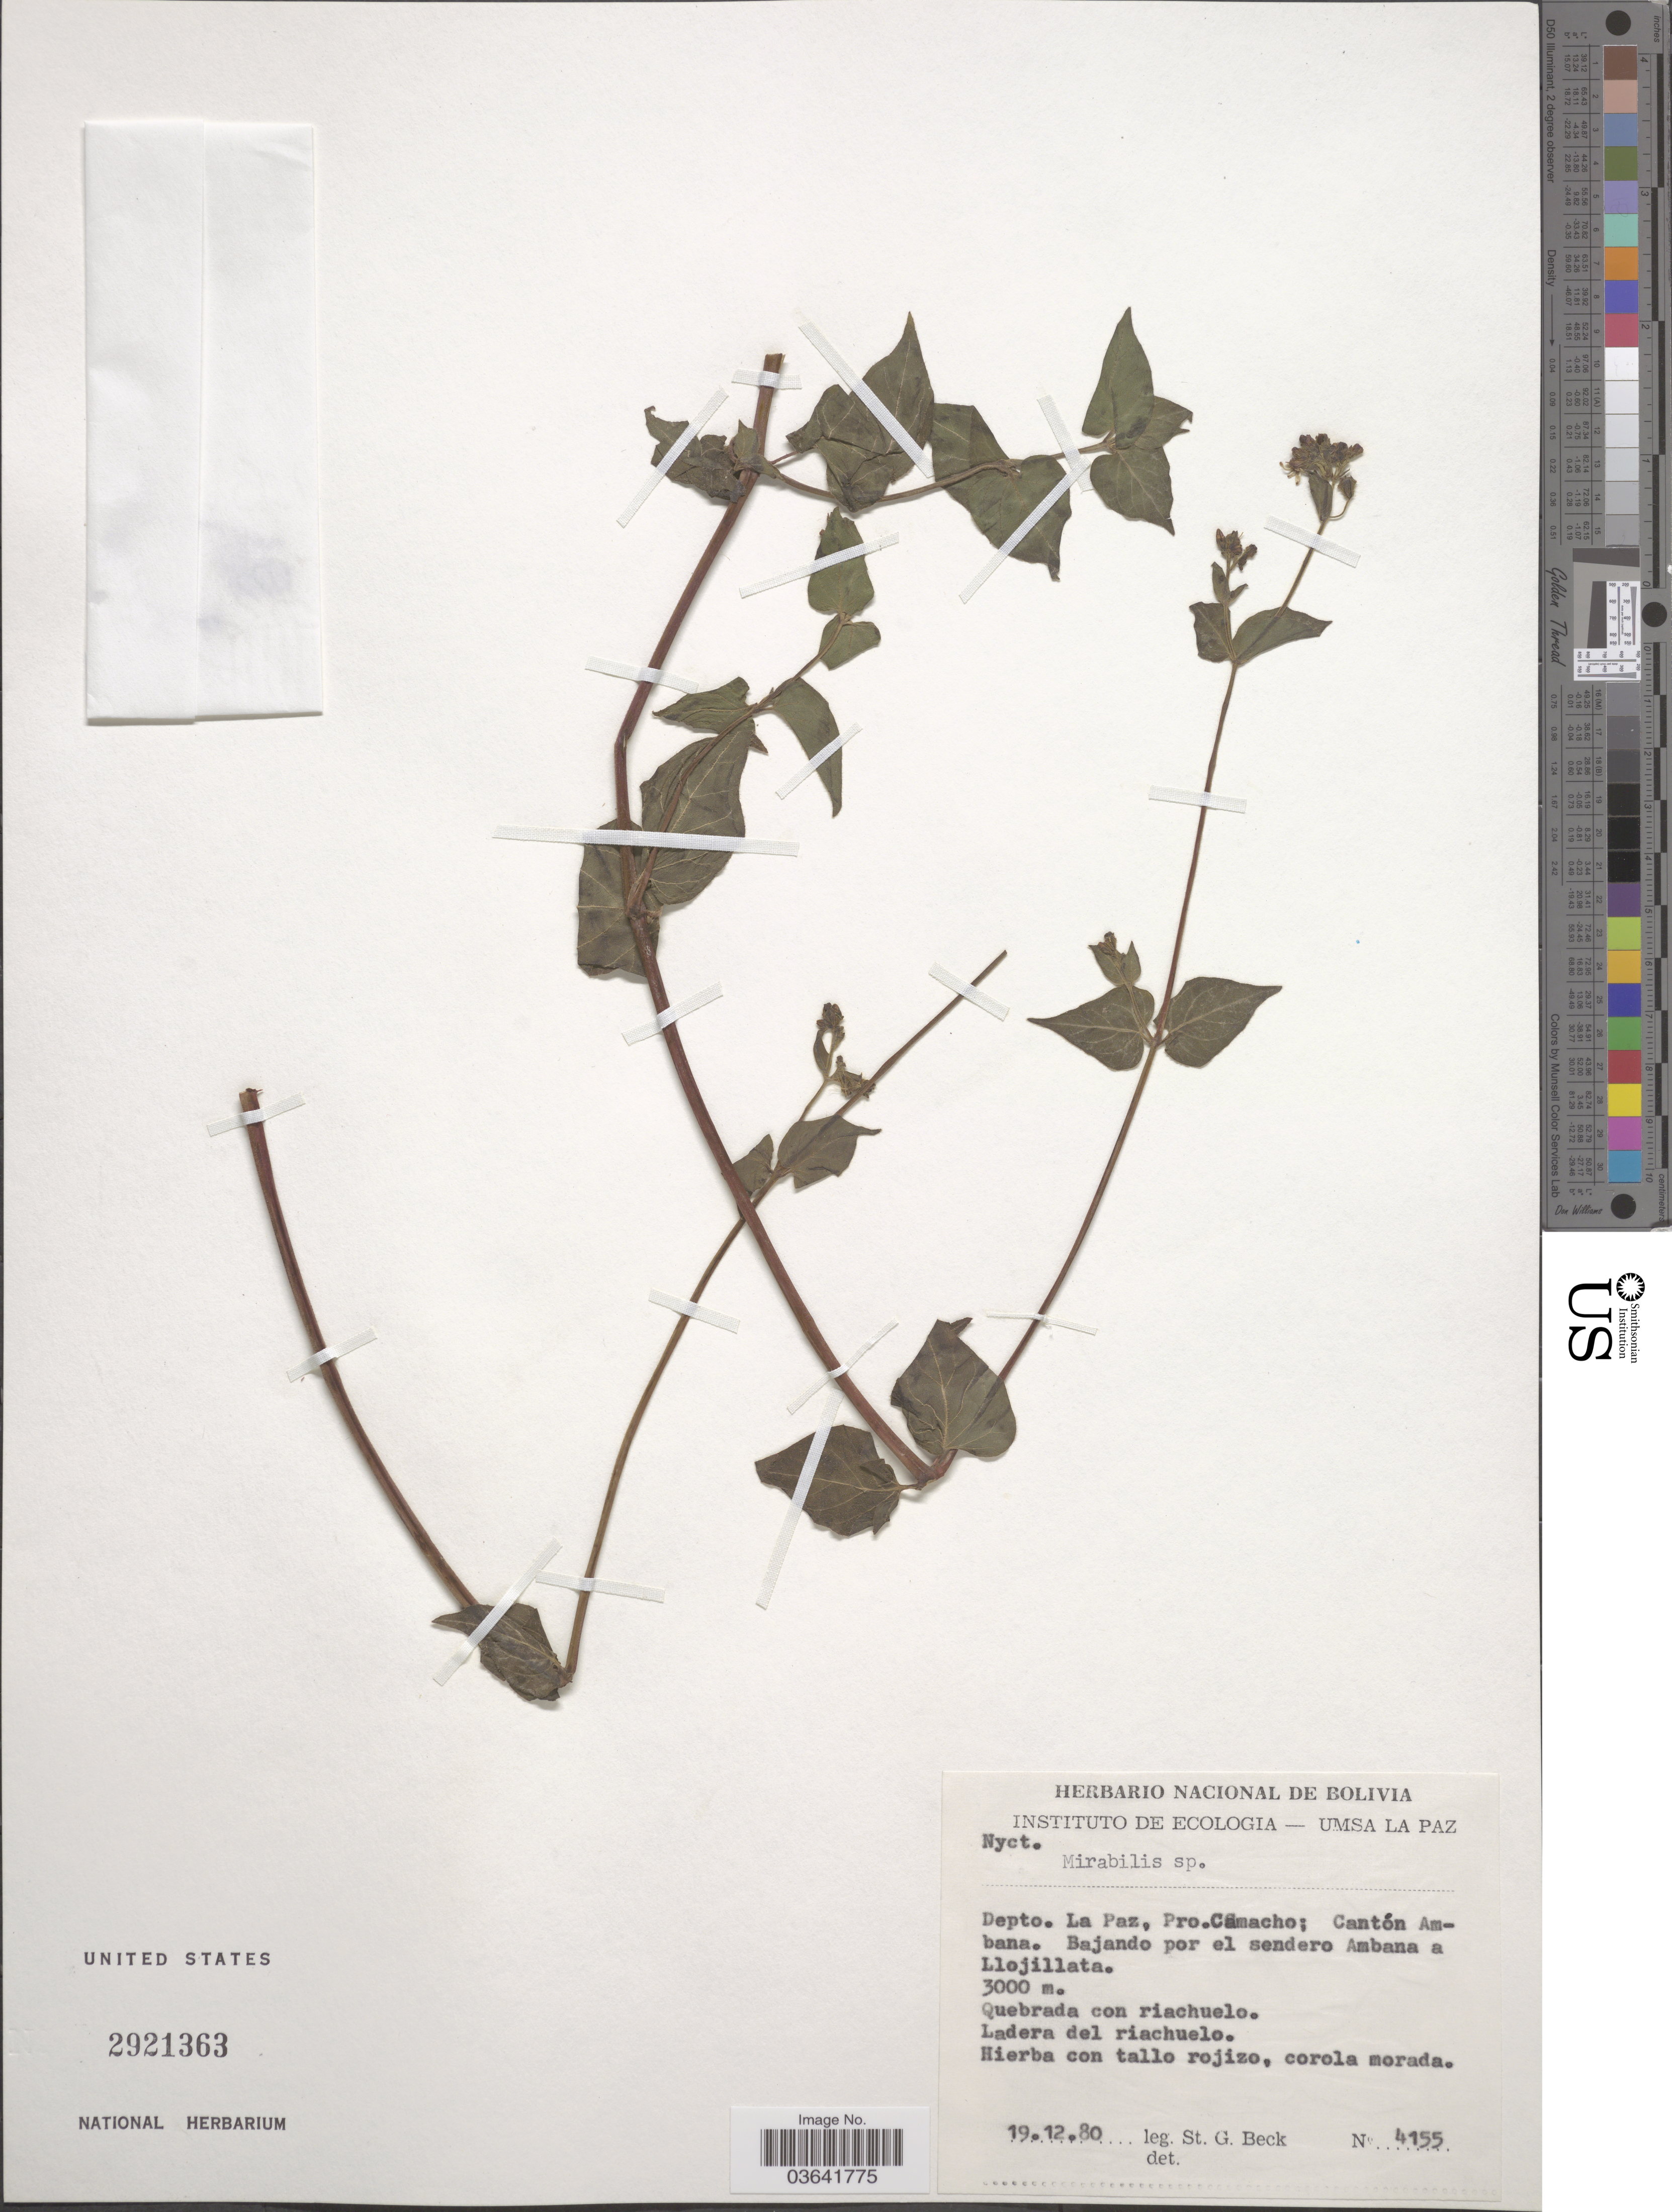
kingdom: Plantae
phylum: Tracheophyta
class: Magnoliopsida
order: Caryophyllales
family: Nyctaginaceae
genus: Mirabilis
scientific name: Mirabilis sp.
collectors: S. G. Beck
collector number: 4155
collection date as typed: Transcribed d/m/y: 19/12/80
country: Bolivia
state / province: La Paz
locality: Depto. La Paz, Pro. Camacho; Cantón Ambana. Bajando por el sendero Ambana a Llojillata.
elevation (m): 3000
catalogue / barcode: US 2921363